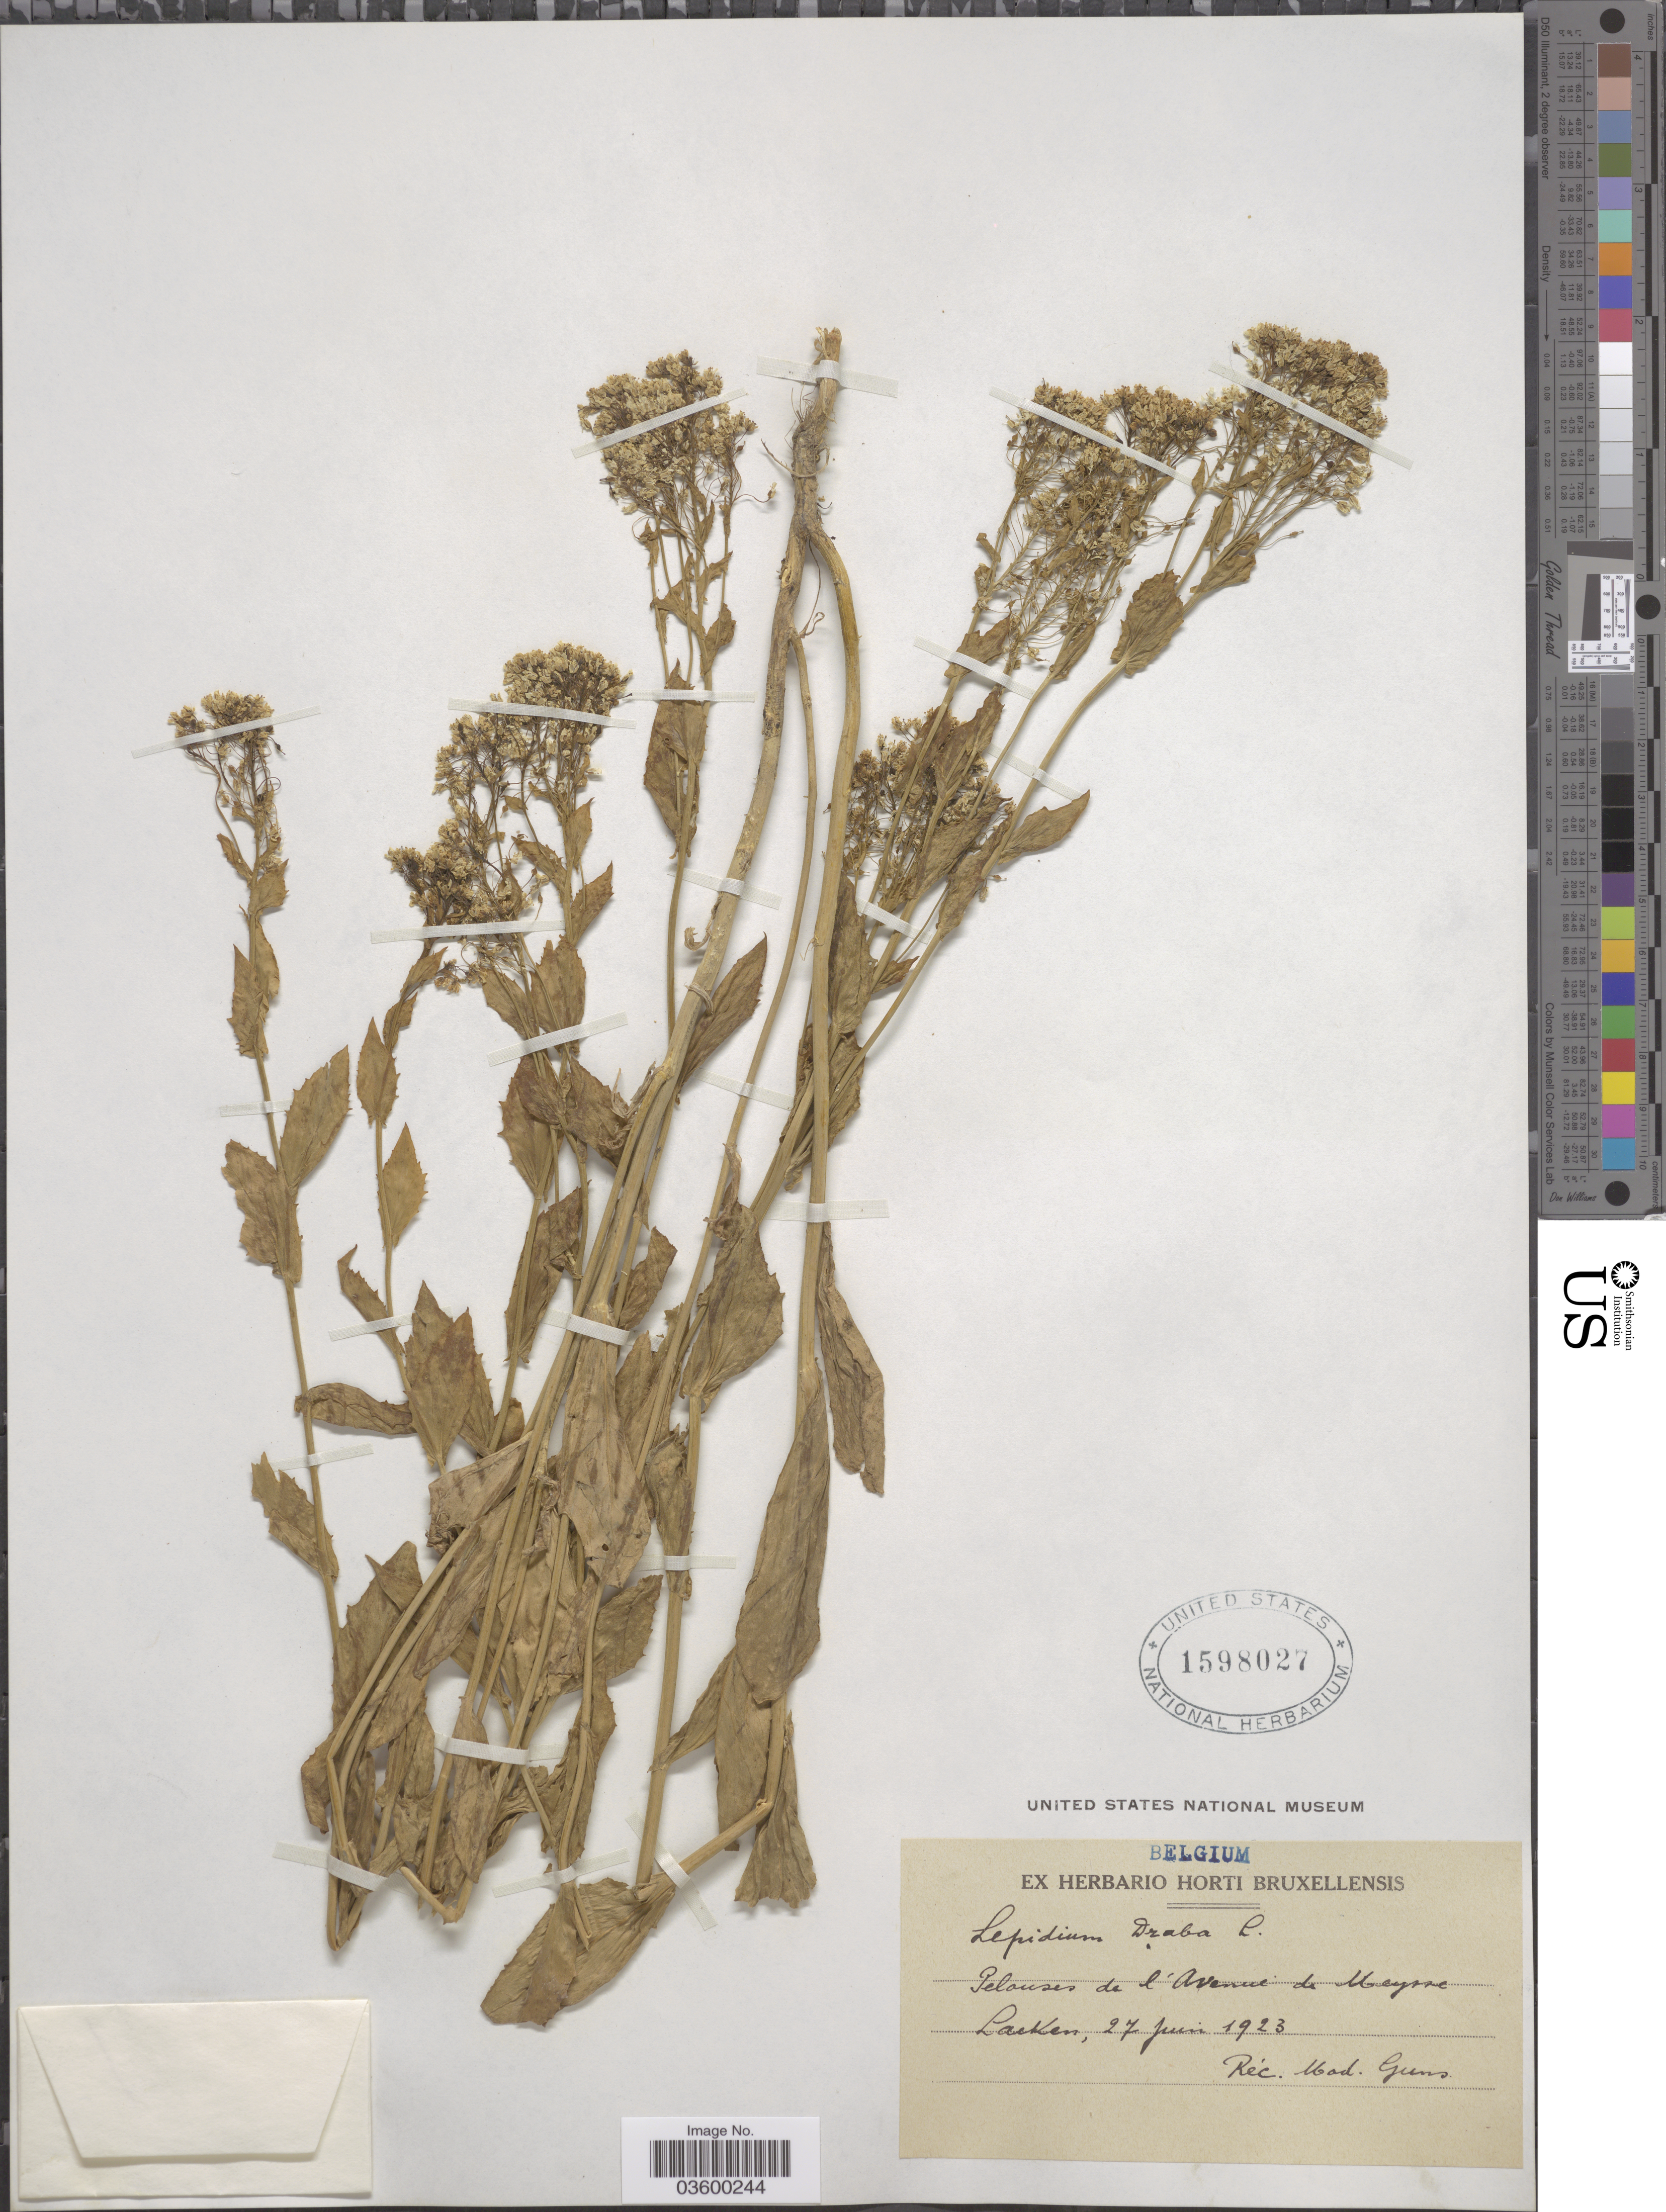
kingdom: Plantae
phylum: Tracheophyta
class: Magnoliopsida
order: Brassicales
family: Brassicaceae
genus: Lepidium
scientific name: Lepidium draba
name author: L.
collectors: M. Guns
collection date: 1923-06-27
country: Belgium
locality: Pelouses de l'Avenue de Meysse Laeken.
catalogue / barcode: US 1598027